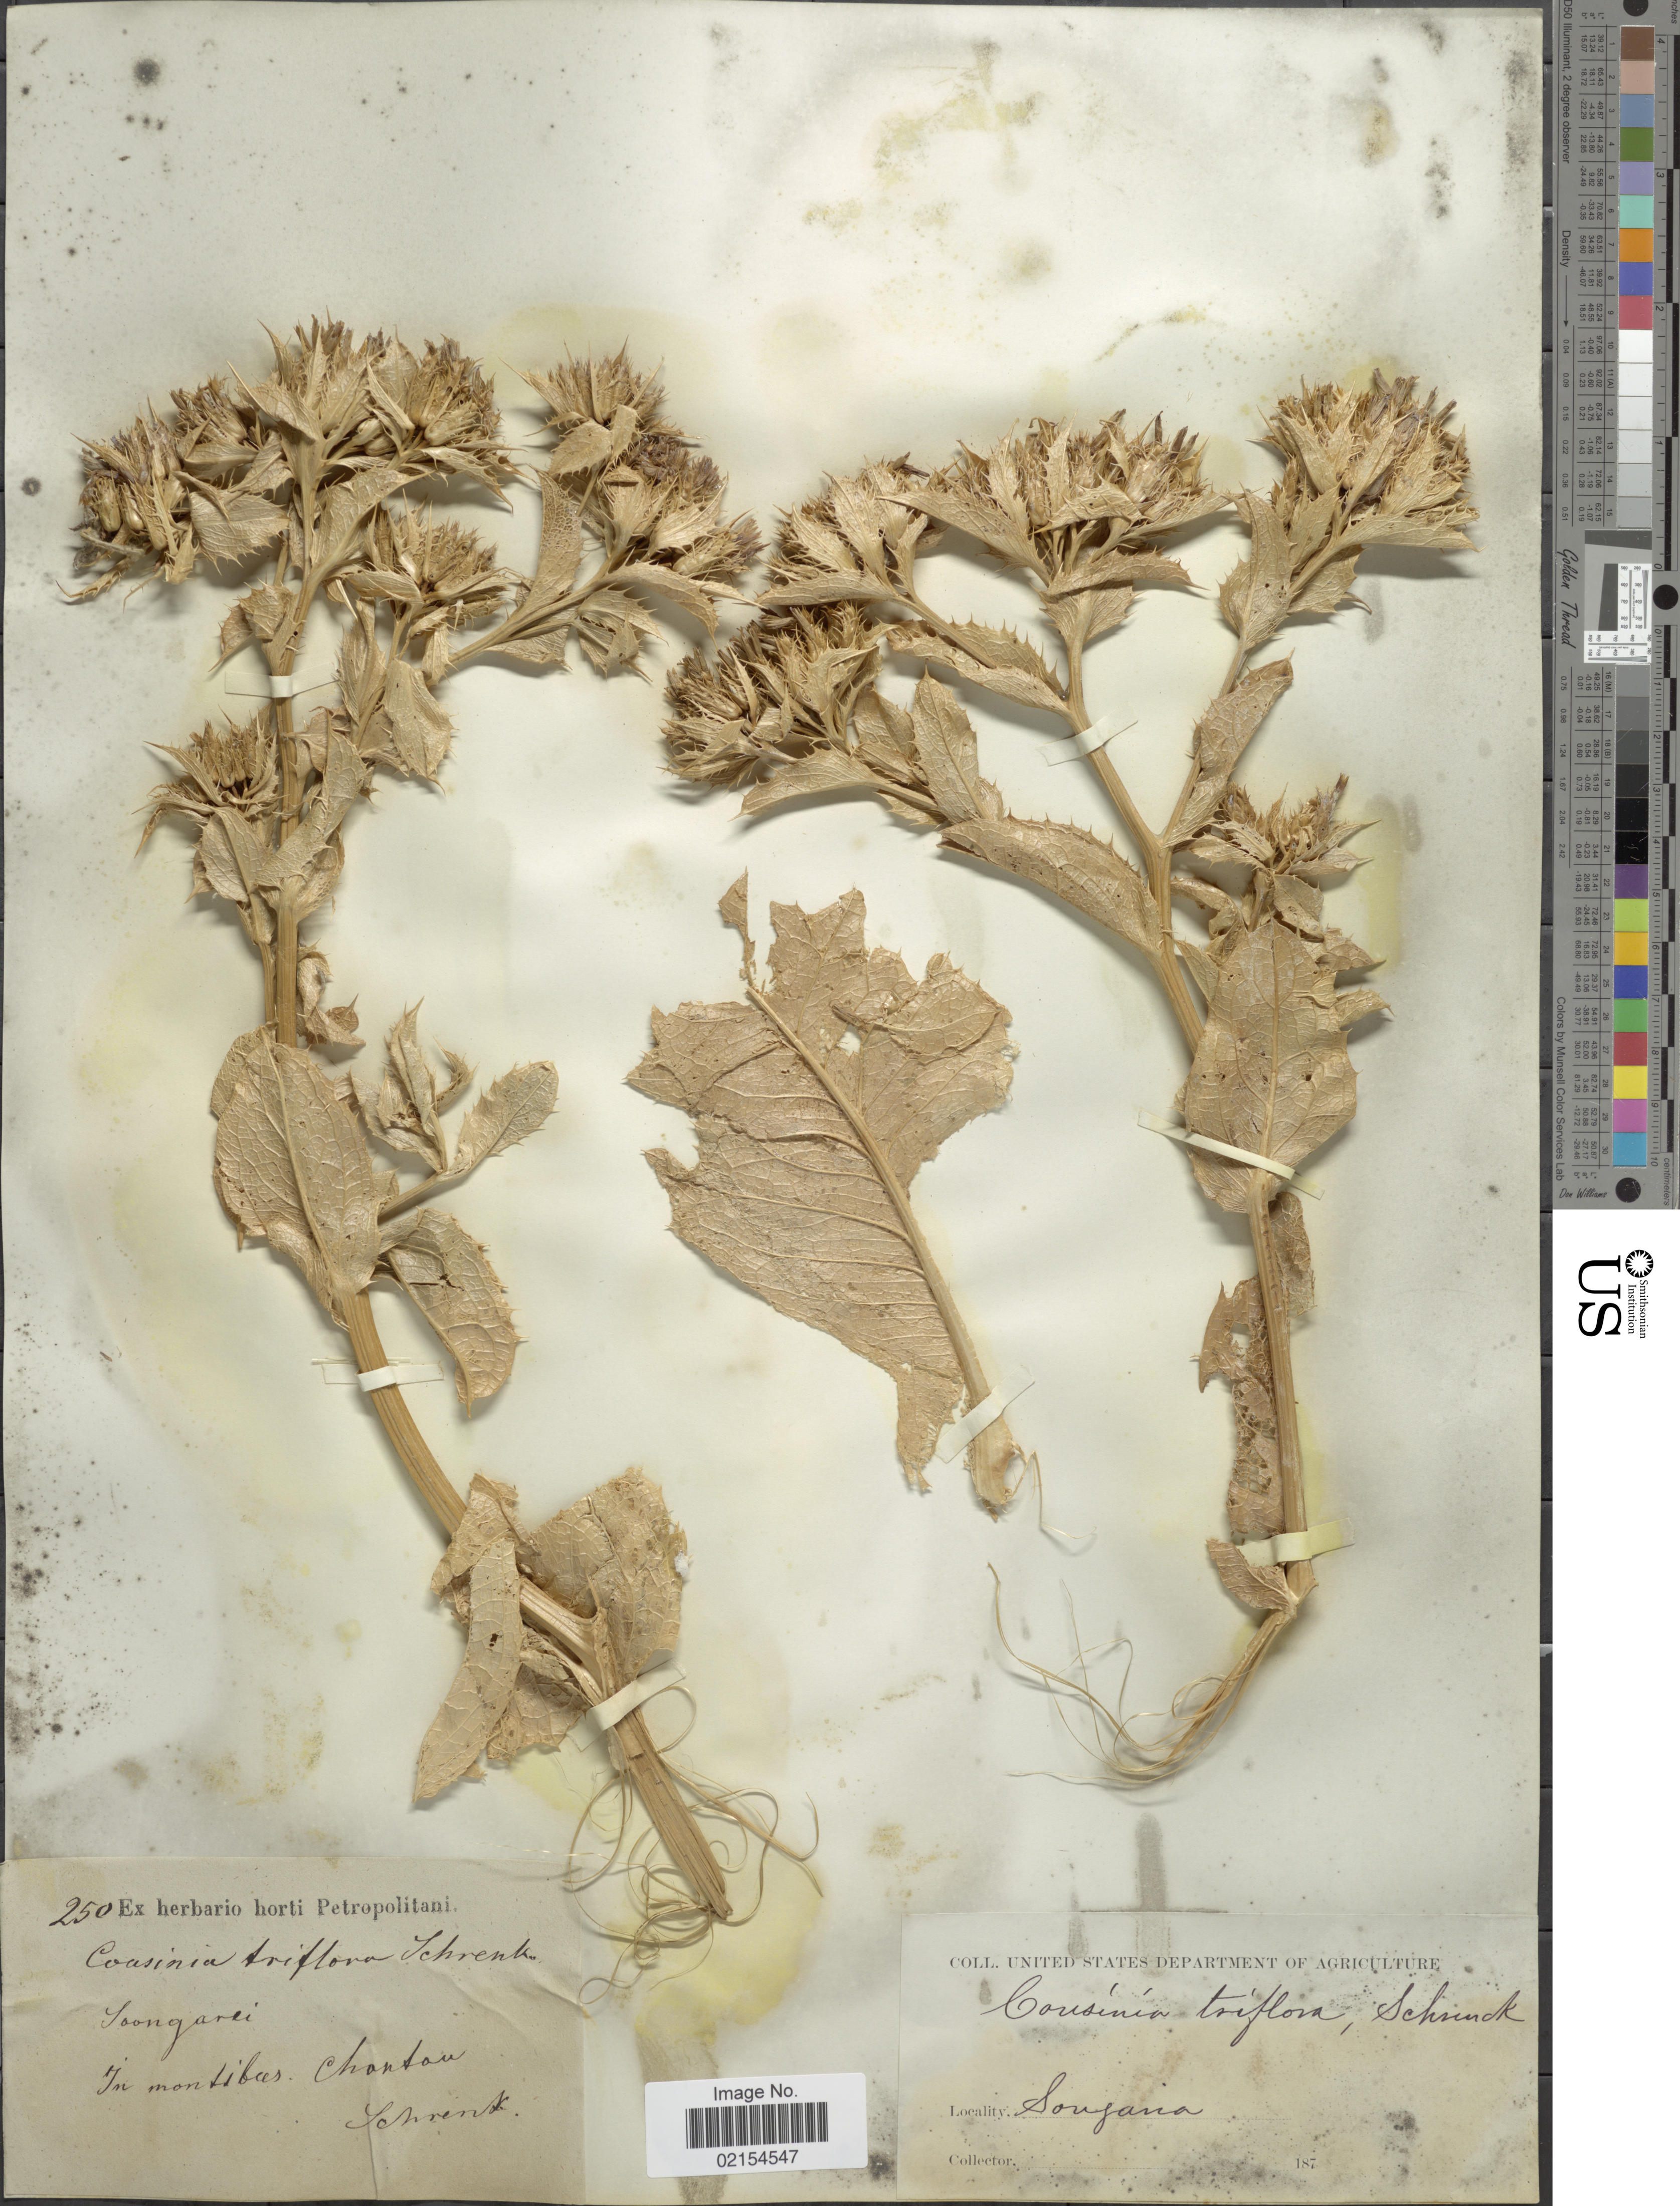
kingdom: Plantae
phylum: Tracheophyta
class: Magnoliopsida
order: Asterales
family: Asteraceae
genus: Cousinia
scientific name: Cousinia triflora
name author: Schrenk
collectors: A.G. Schrenk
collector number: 250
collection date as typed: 187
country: Kazakhstan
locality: Songoria, In montibus Chantan [interpreted]